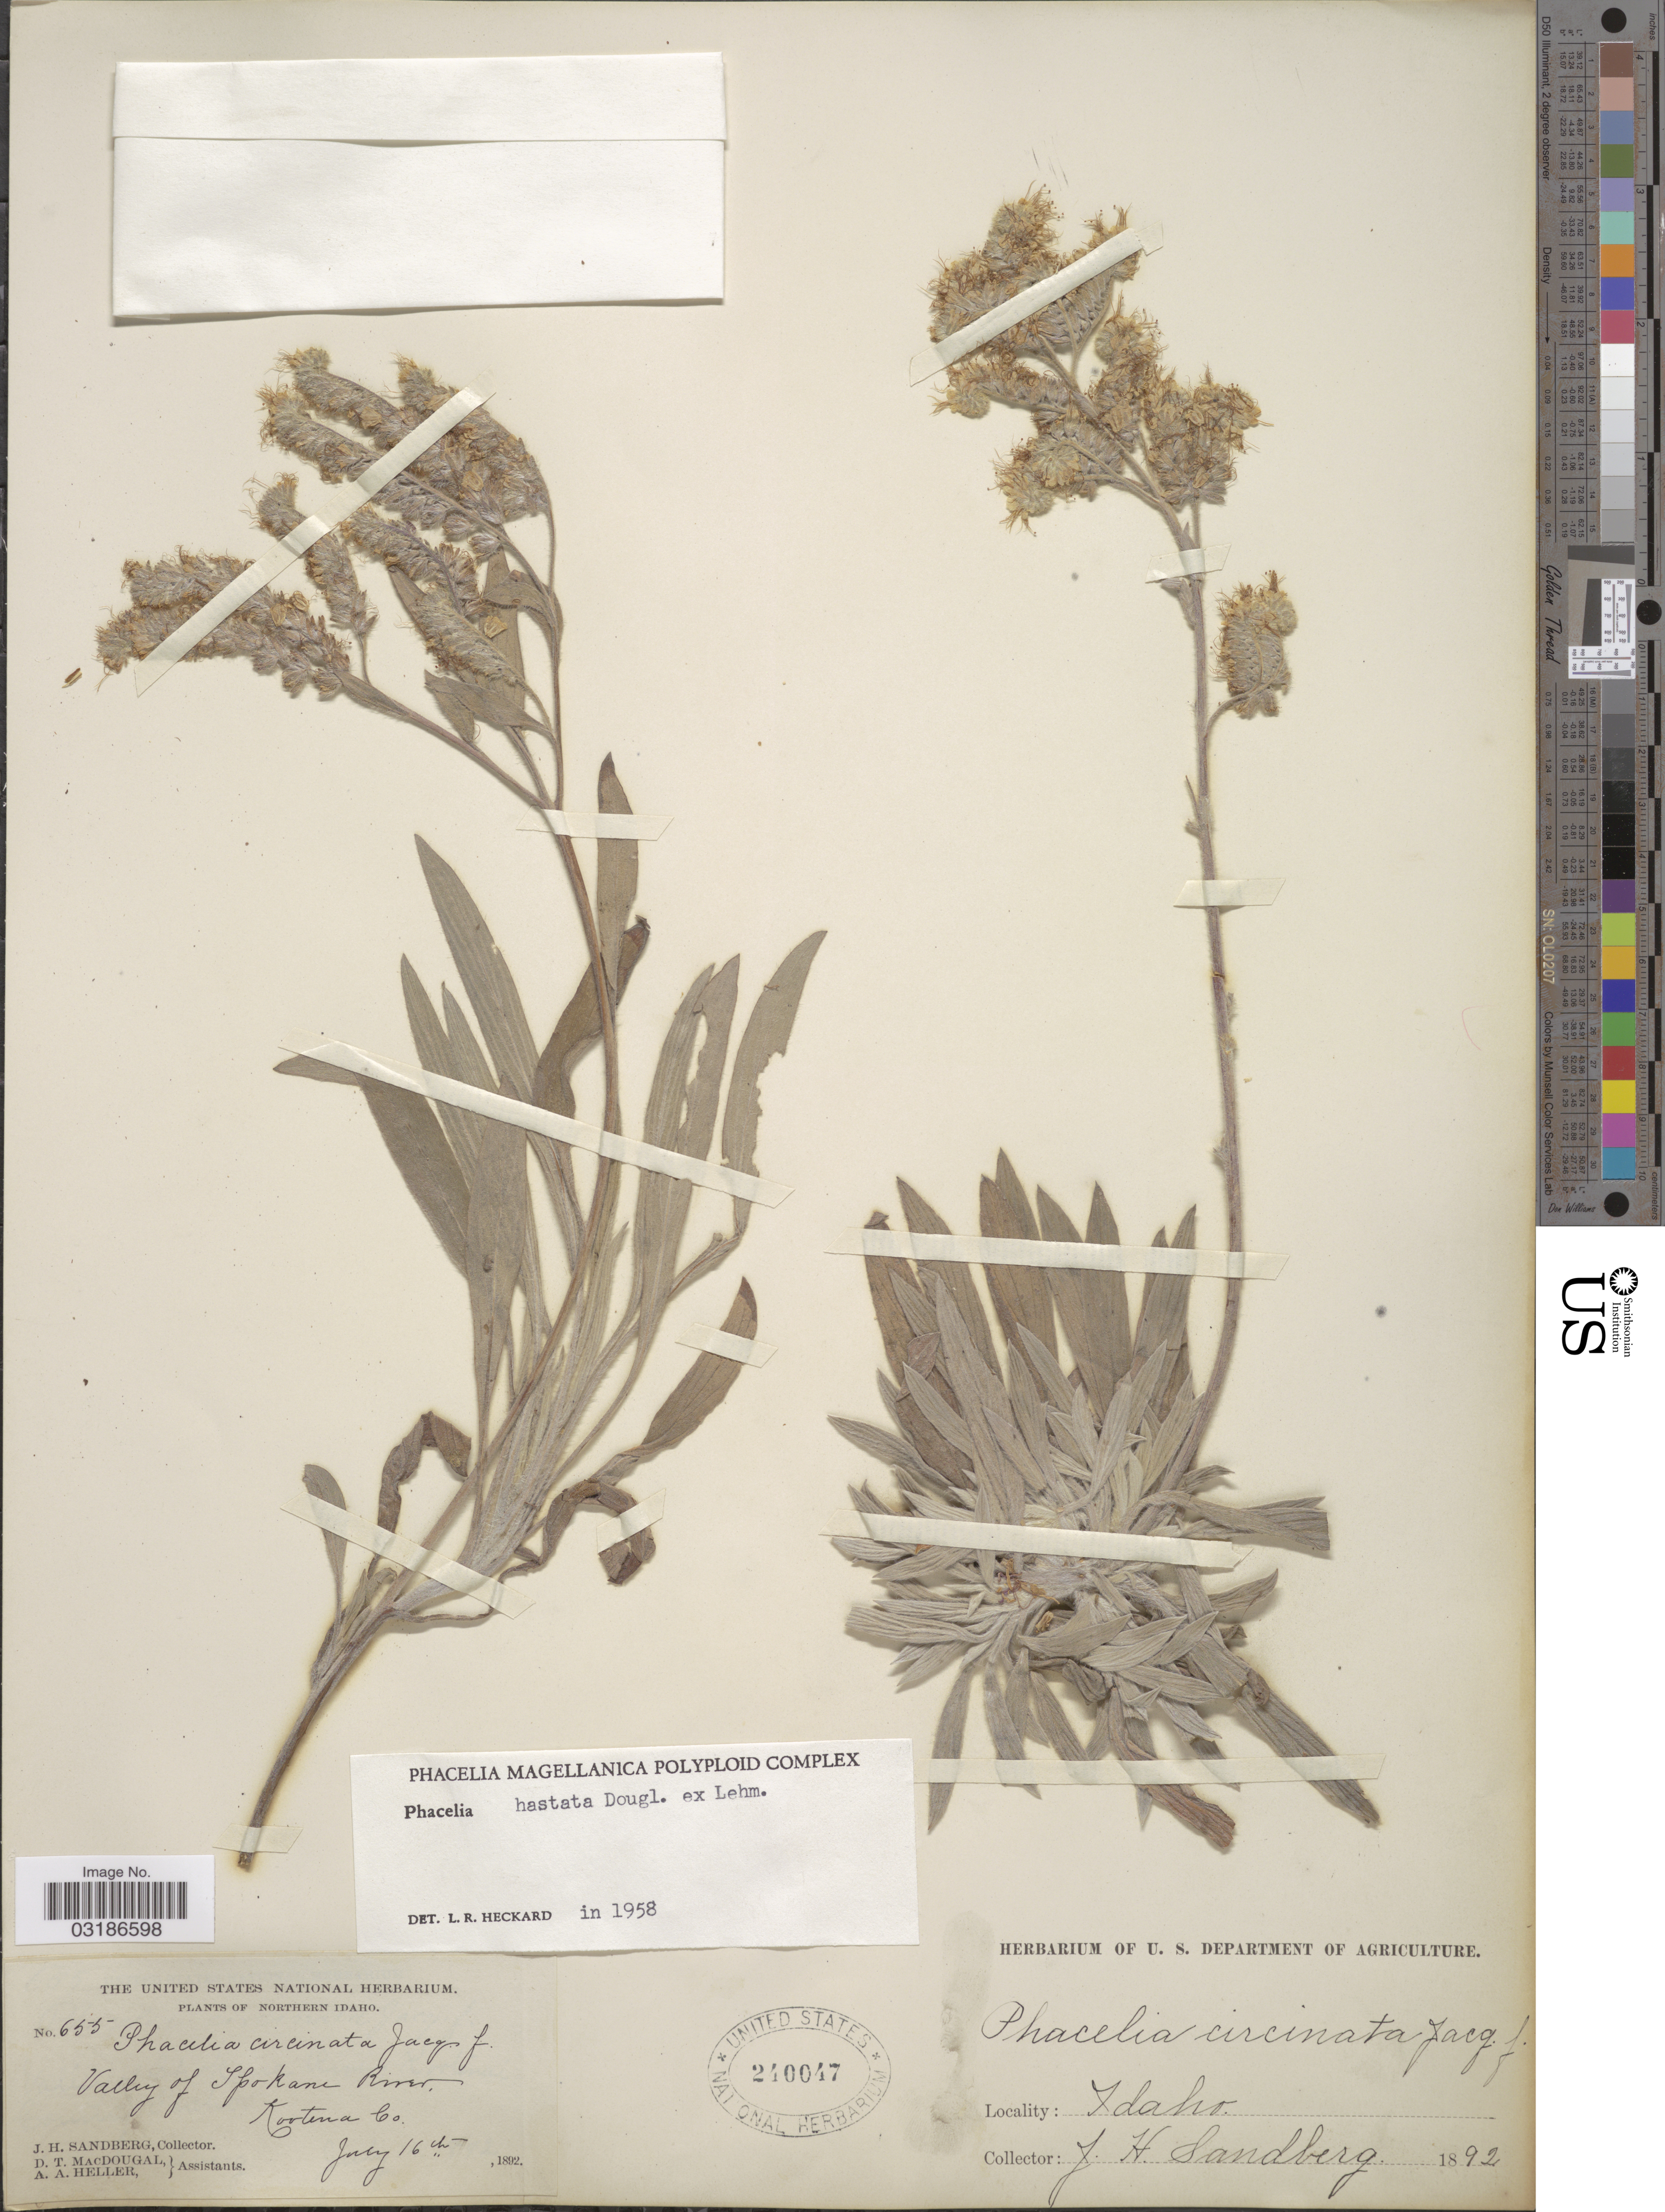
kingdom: Plantae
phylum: Tracheophyta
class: Magnoliopsida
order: Boraginales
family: Hydrophyllaceae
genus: Phacelia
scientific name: Phacelia hastata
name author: Douglas ex Lehm.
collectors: J. H. Sandberg, D. T. MacDougal & A. A. Heller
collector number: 655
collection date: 1892-07-16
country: United States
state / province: Idaho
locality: Northern Idaho, Valley of Spokane River, Kootena Co.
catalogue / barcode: US 240047